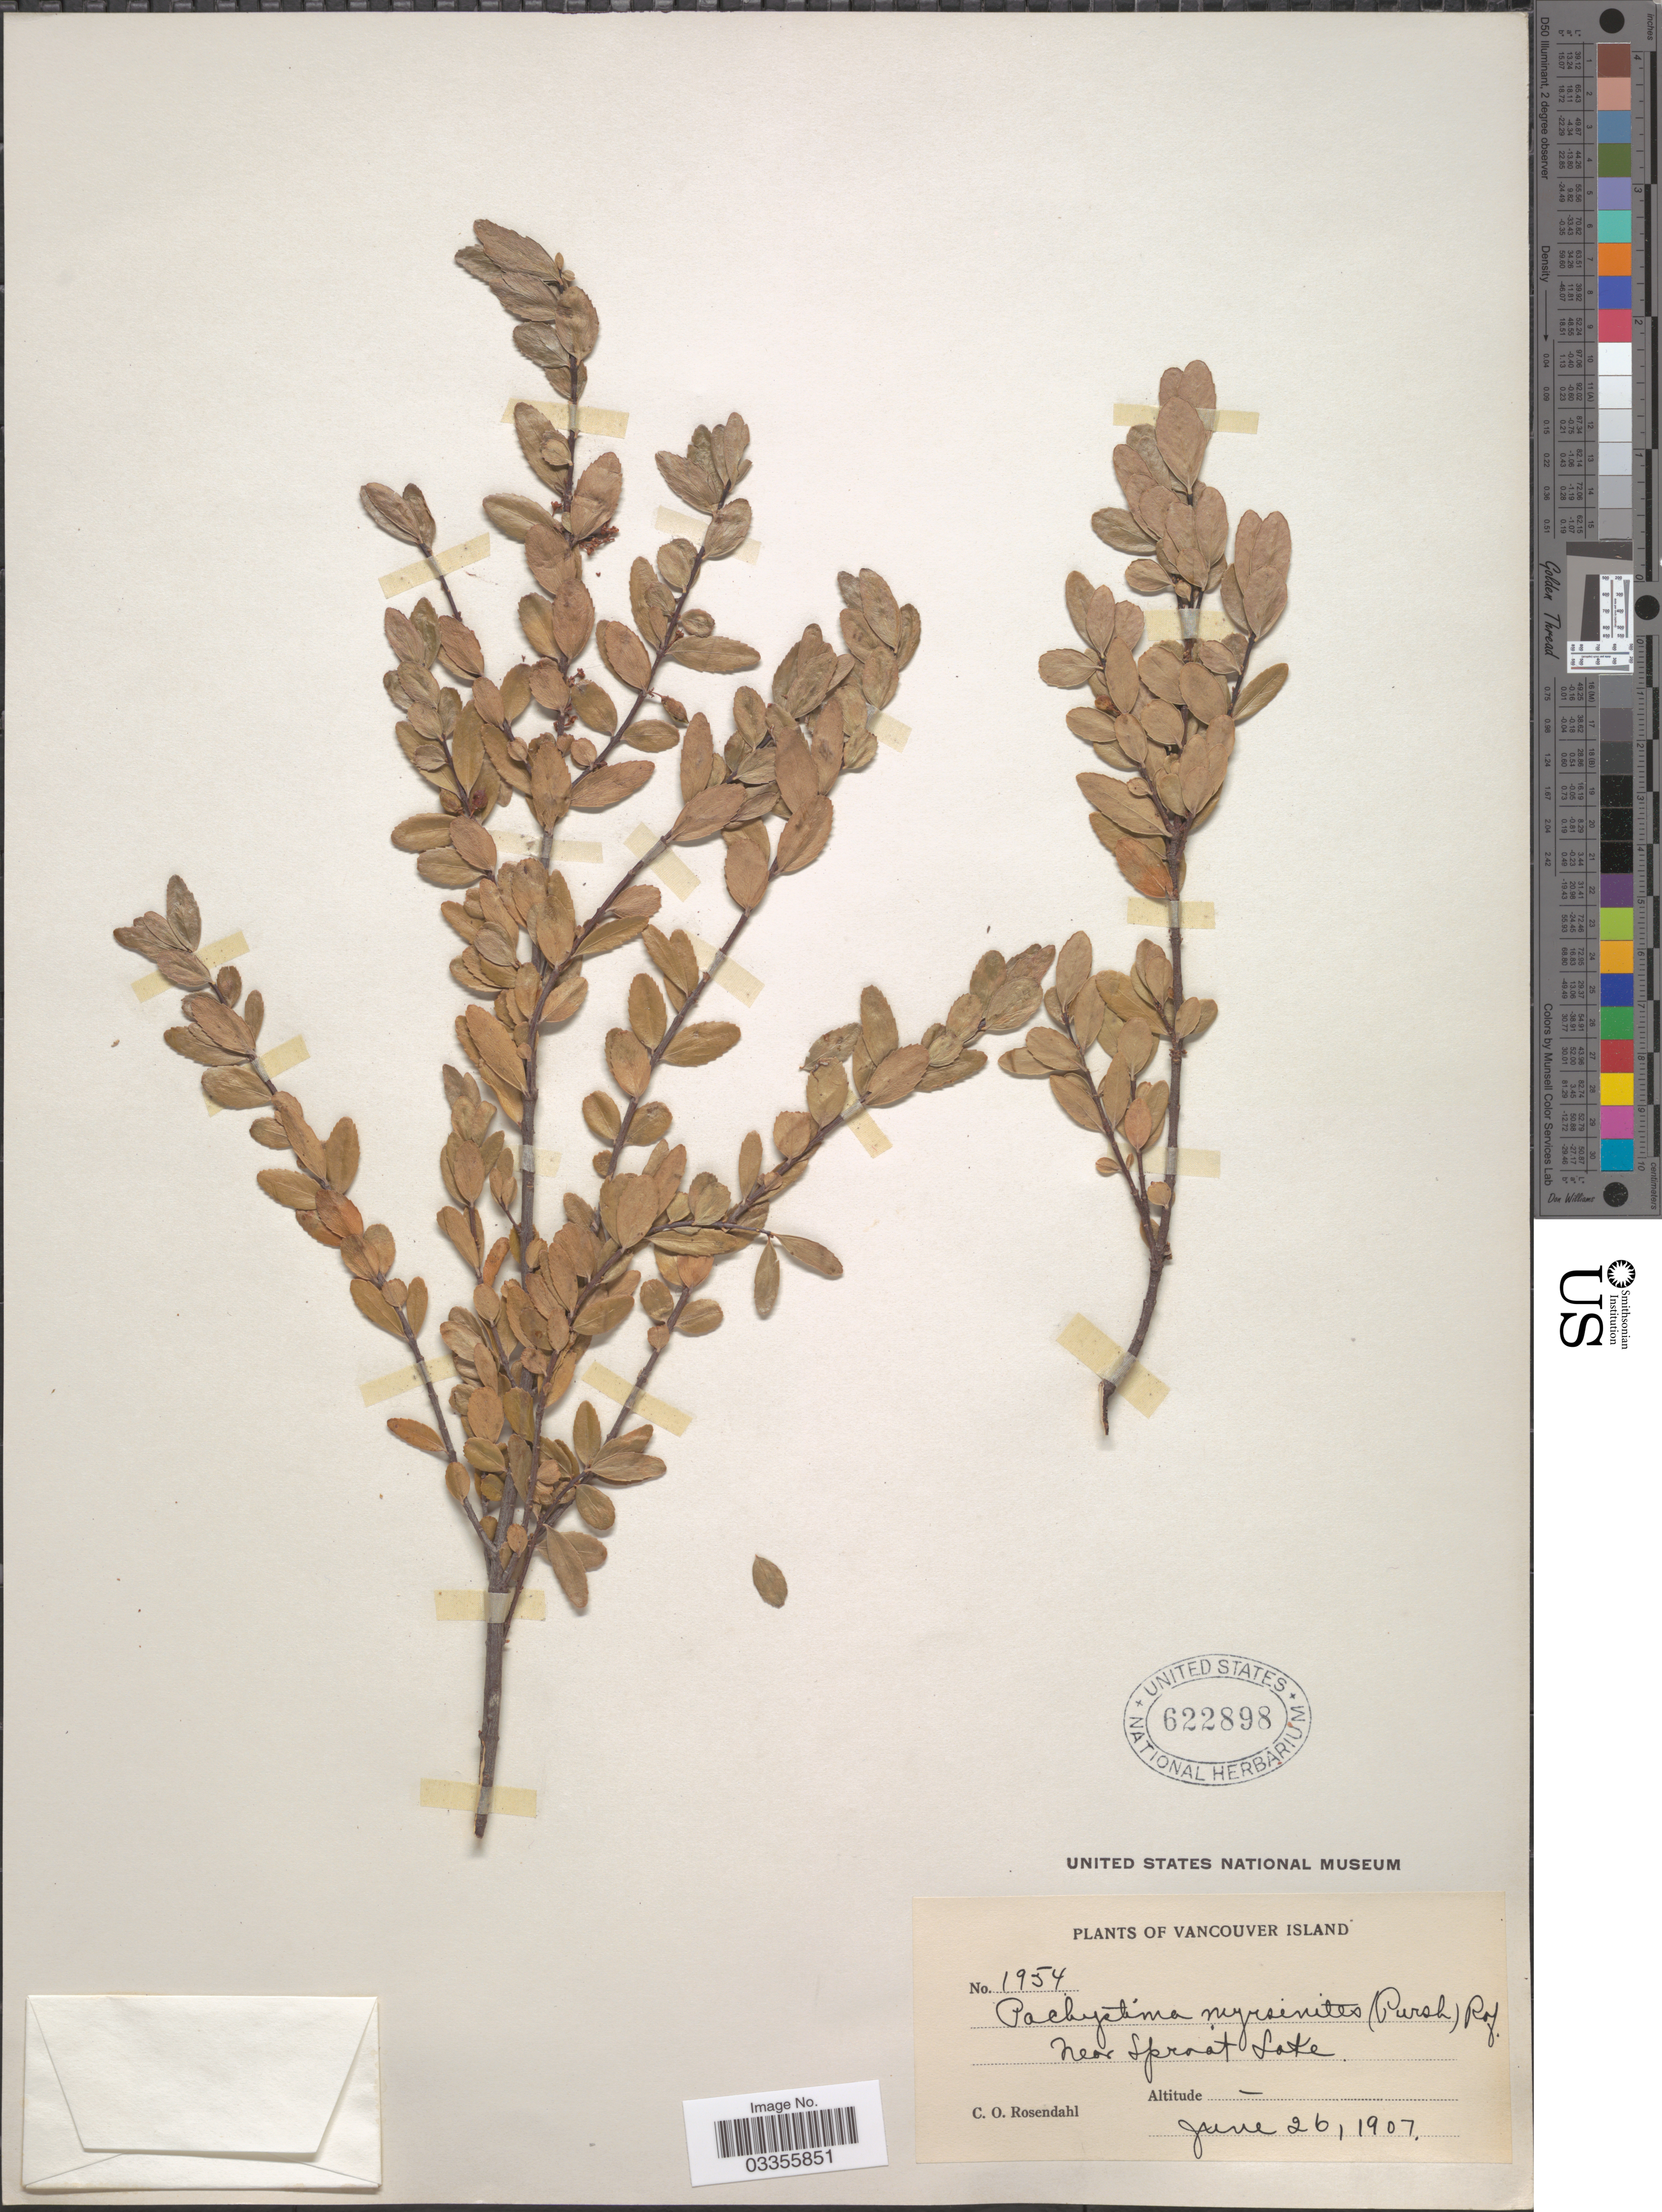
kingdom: Plantae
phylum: Tracheophyta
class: Magnoliopsida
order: Celastrales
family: Celastraceae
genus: Paxistima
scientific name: Paxistima myrsinites subsp. myrsinites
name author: (Pursh) Raf.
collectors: C. O. Rosendahl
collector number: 1954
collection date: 1907-06-26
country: Canada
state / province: British Columbia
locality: Vancouver Island. Near Sproat Lake.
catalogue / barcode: US 622898